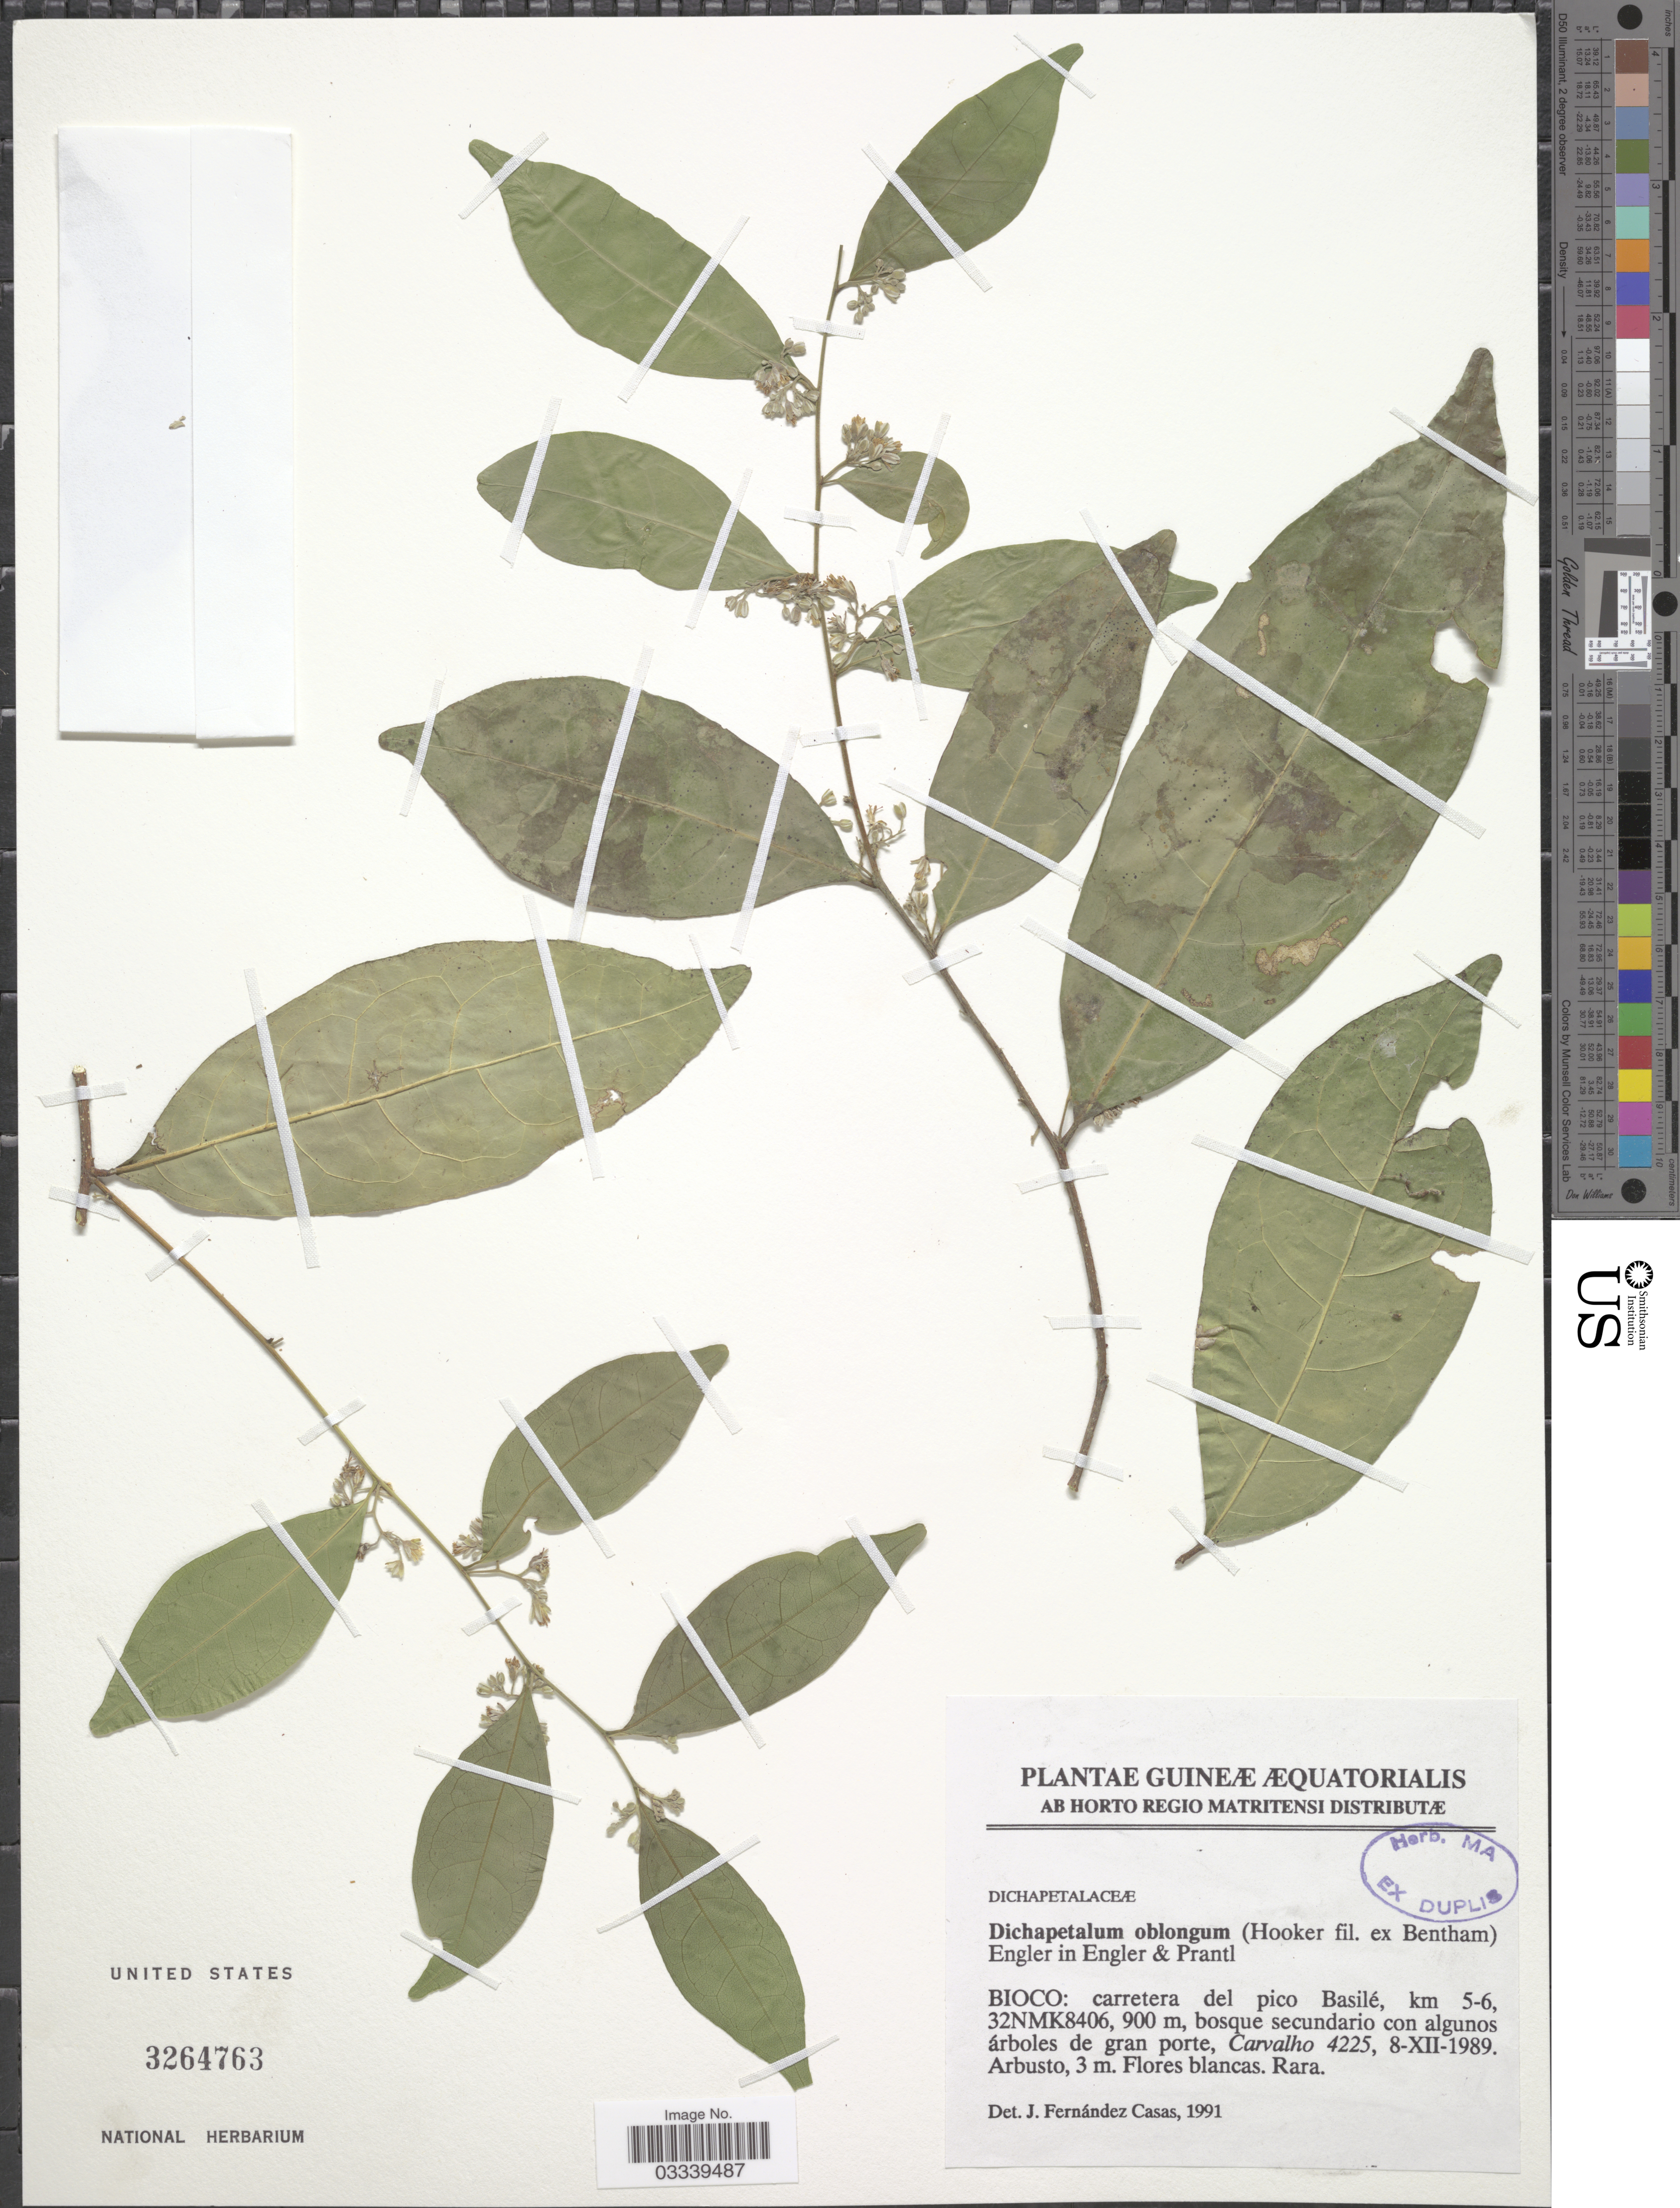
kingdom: Plantae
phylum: Tracheophyta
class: Magnoliopsida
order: Malpighiales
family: Dichapetalaceae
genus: Dichapetalum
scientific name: Dichapetalum oblongum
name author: (Hook. f.) Engl.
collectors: Carvalho, --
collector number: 4225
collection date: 1989-12-08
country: Equatorial Guinea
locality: Guineæ Æquatorialis. Bioco: carretera el pico Basilé, km 5-6 32NMK8406.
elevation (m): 900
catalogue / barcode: US 3264763